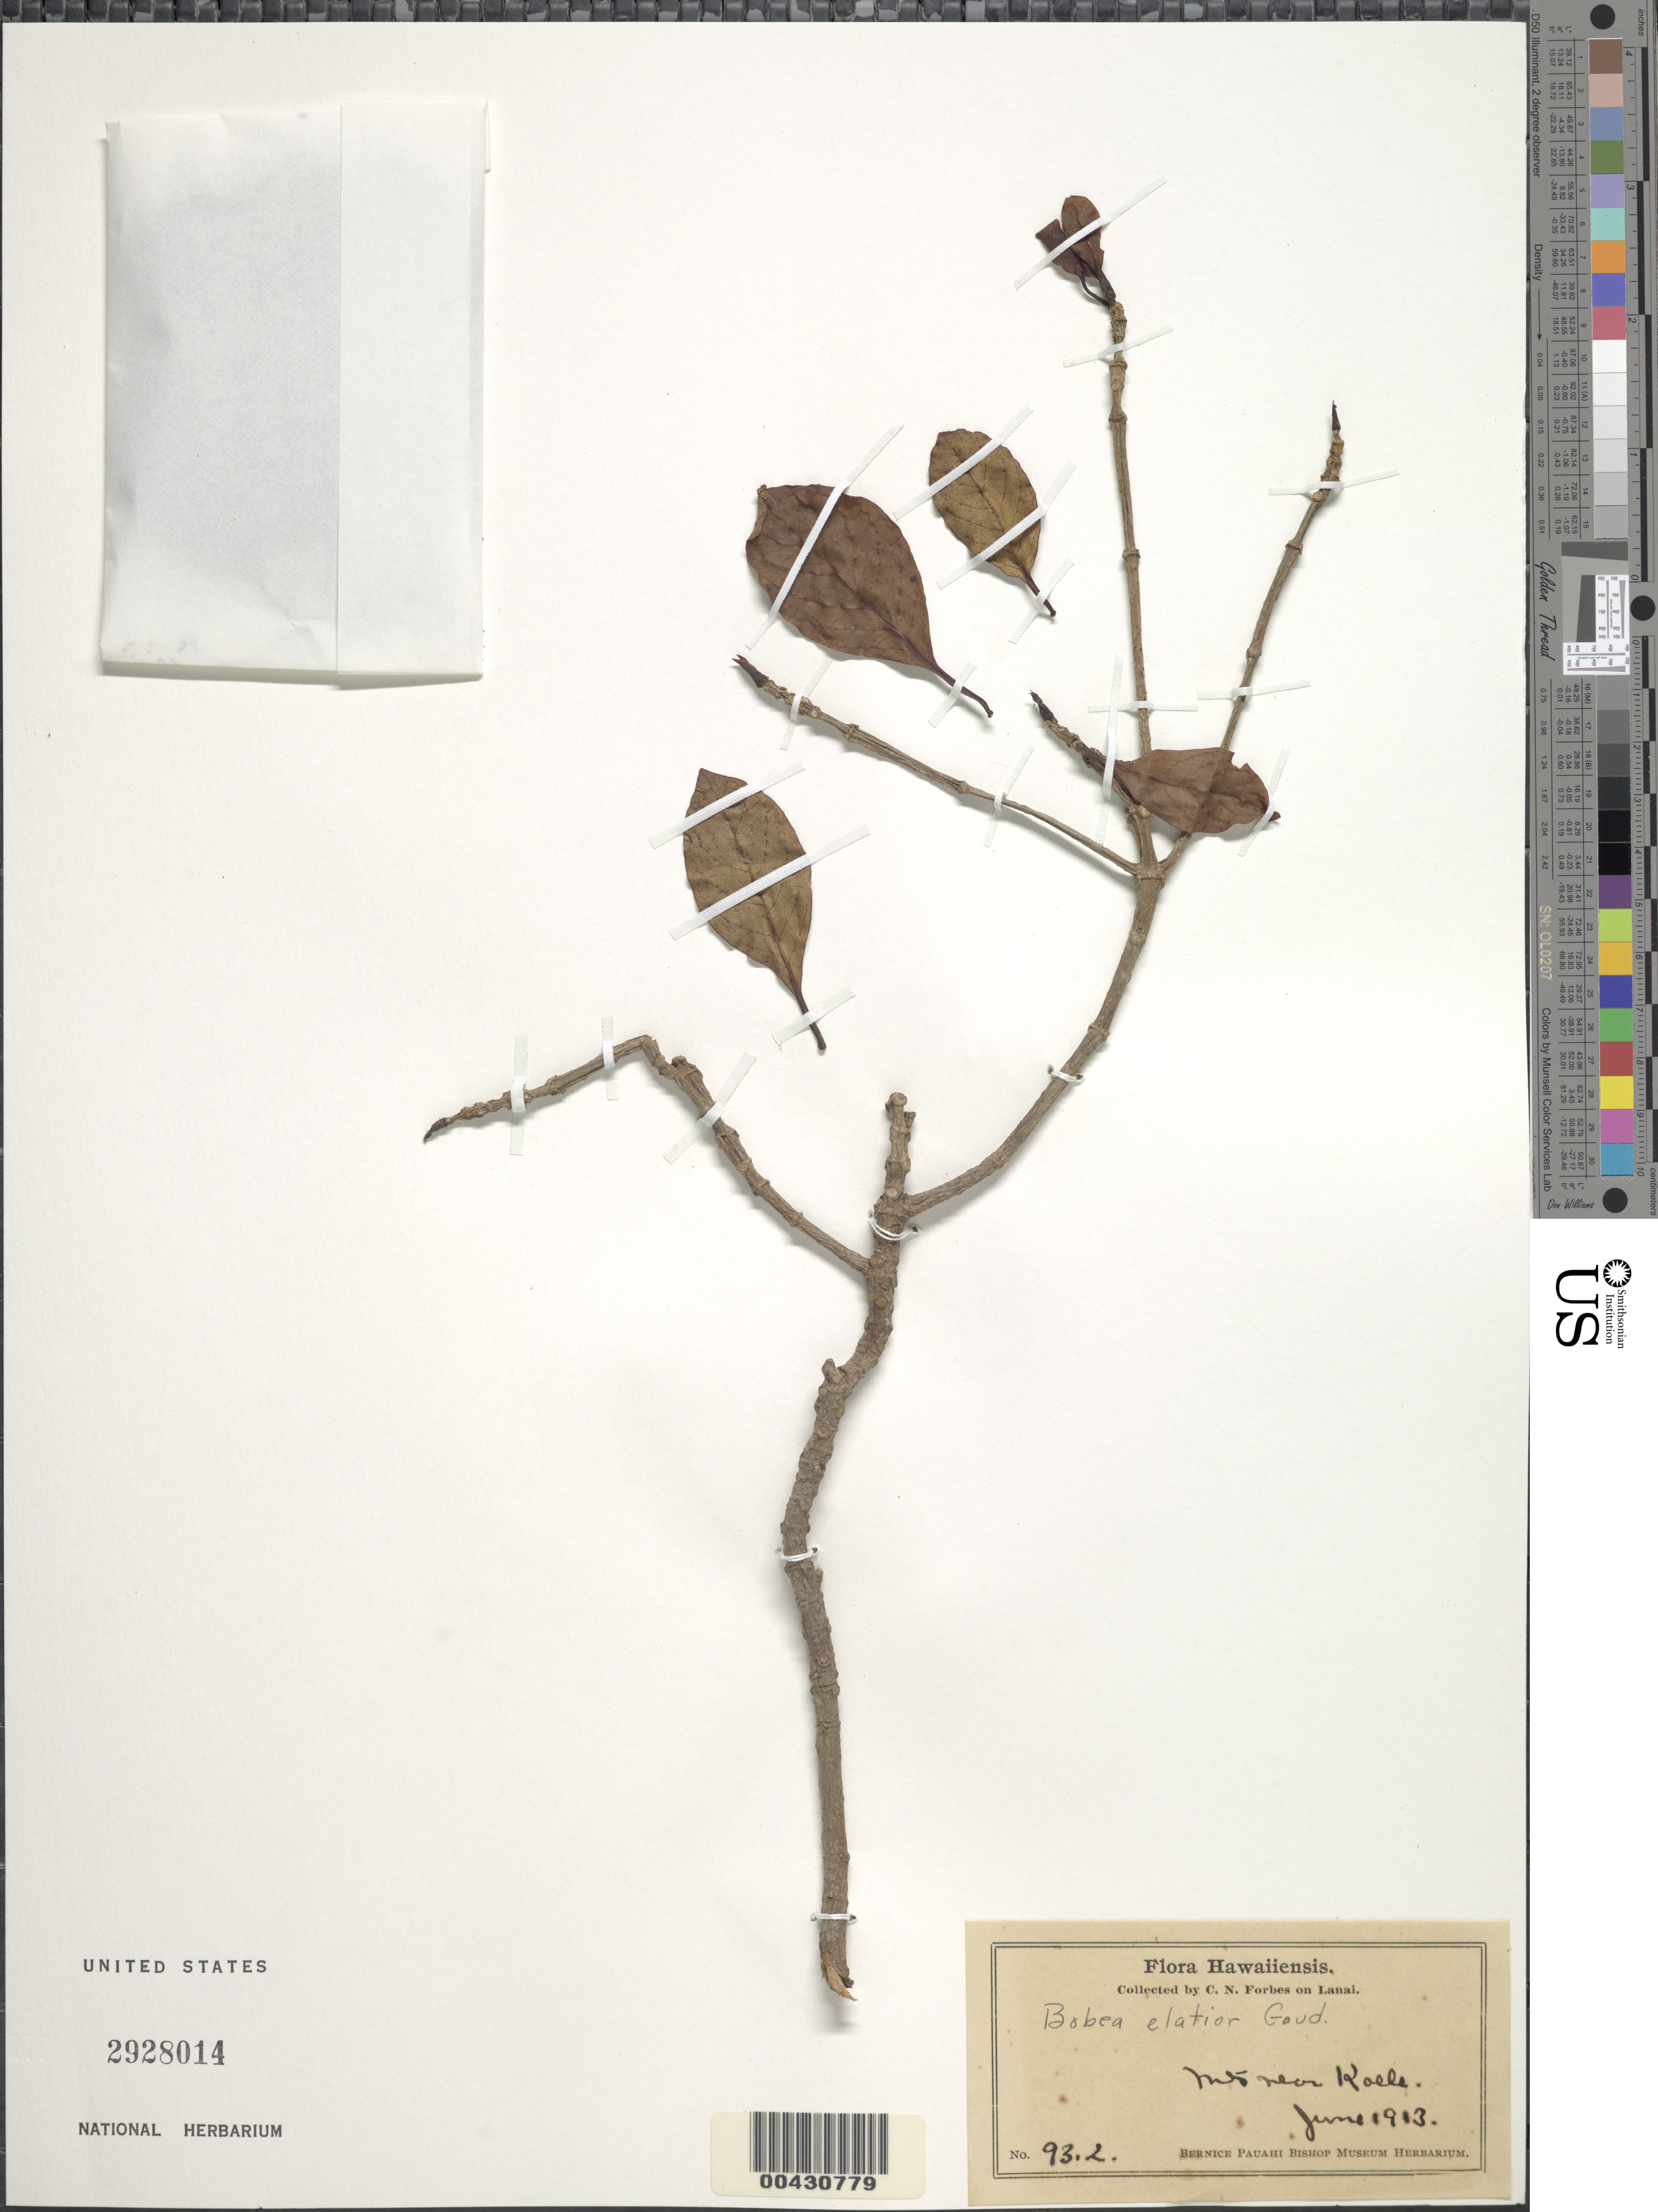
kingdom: Plantae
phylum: Tracheophyta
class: Magnoliopsida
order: Gentianales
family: Rubiaceae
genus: Bobea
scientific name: Bobea elatior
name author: Gaudich.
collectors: C. N. Forbes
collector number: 93.L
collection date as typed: Jun 1913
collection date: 1913-06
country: United States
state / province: Hawaii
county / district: Maui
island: Lana'i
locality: Mountains near Koele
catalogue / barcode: US 2928014